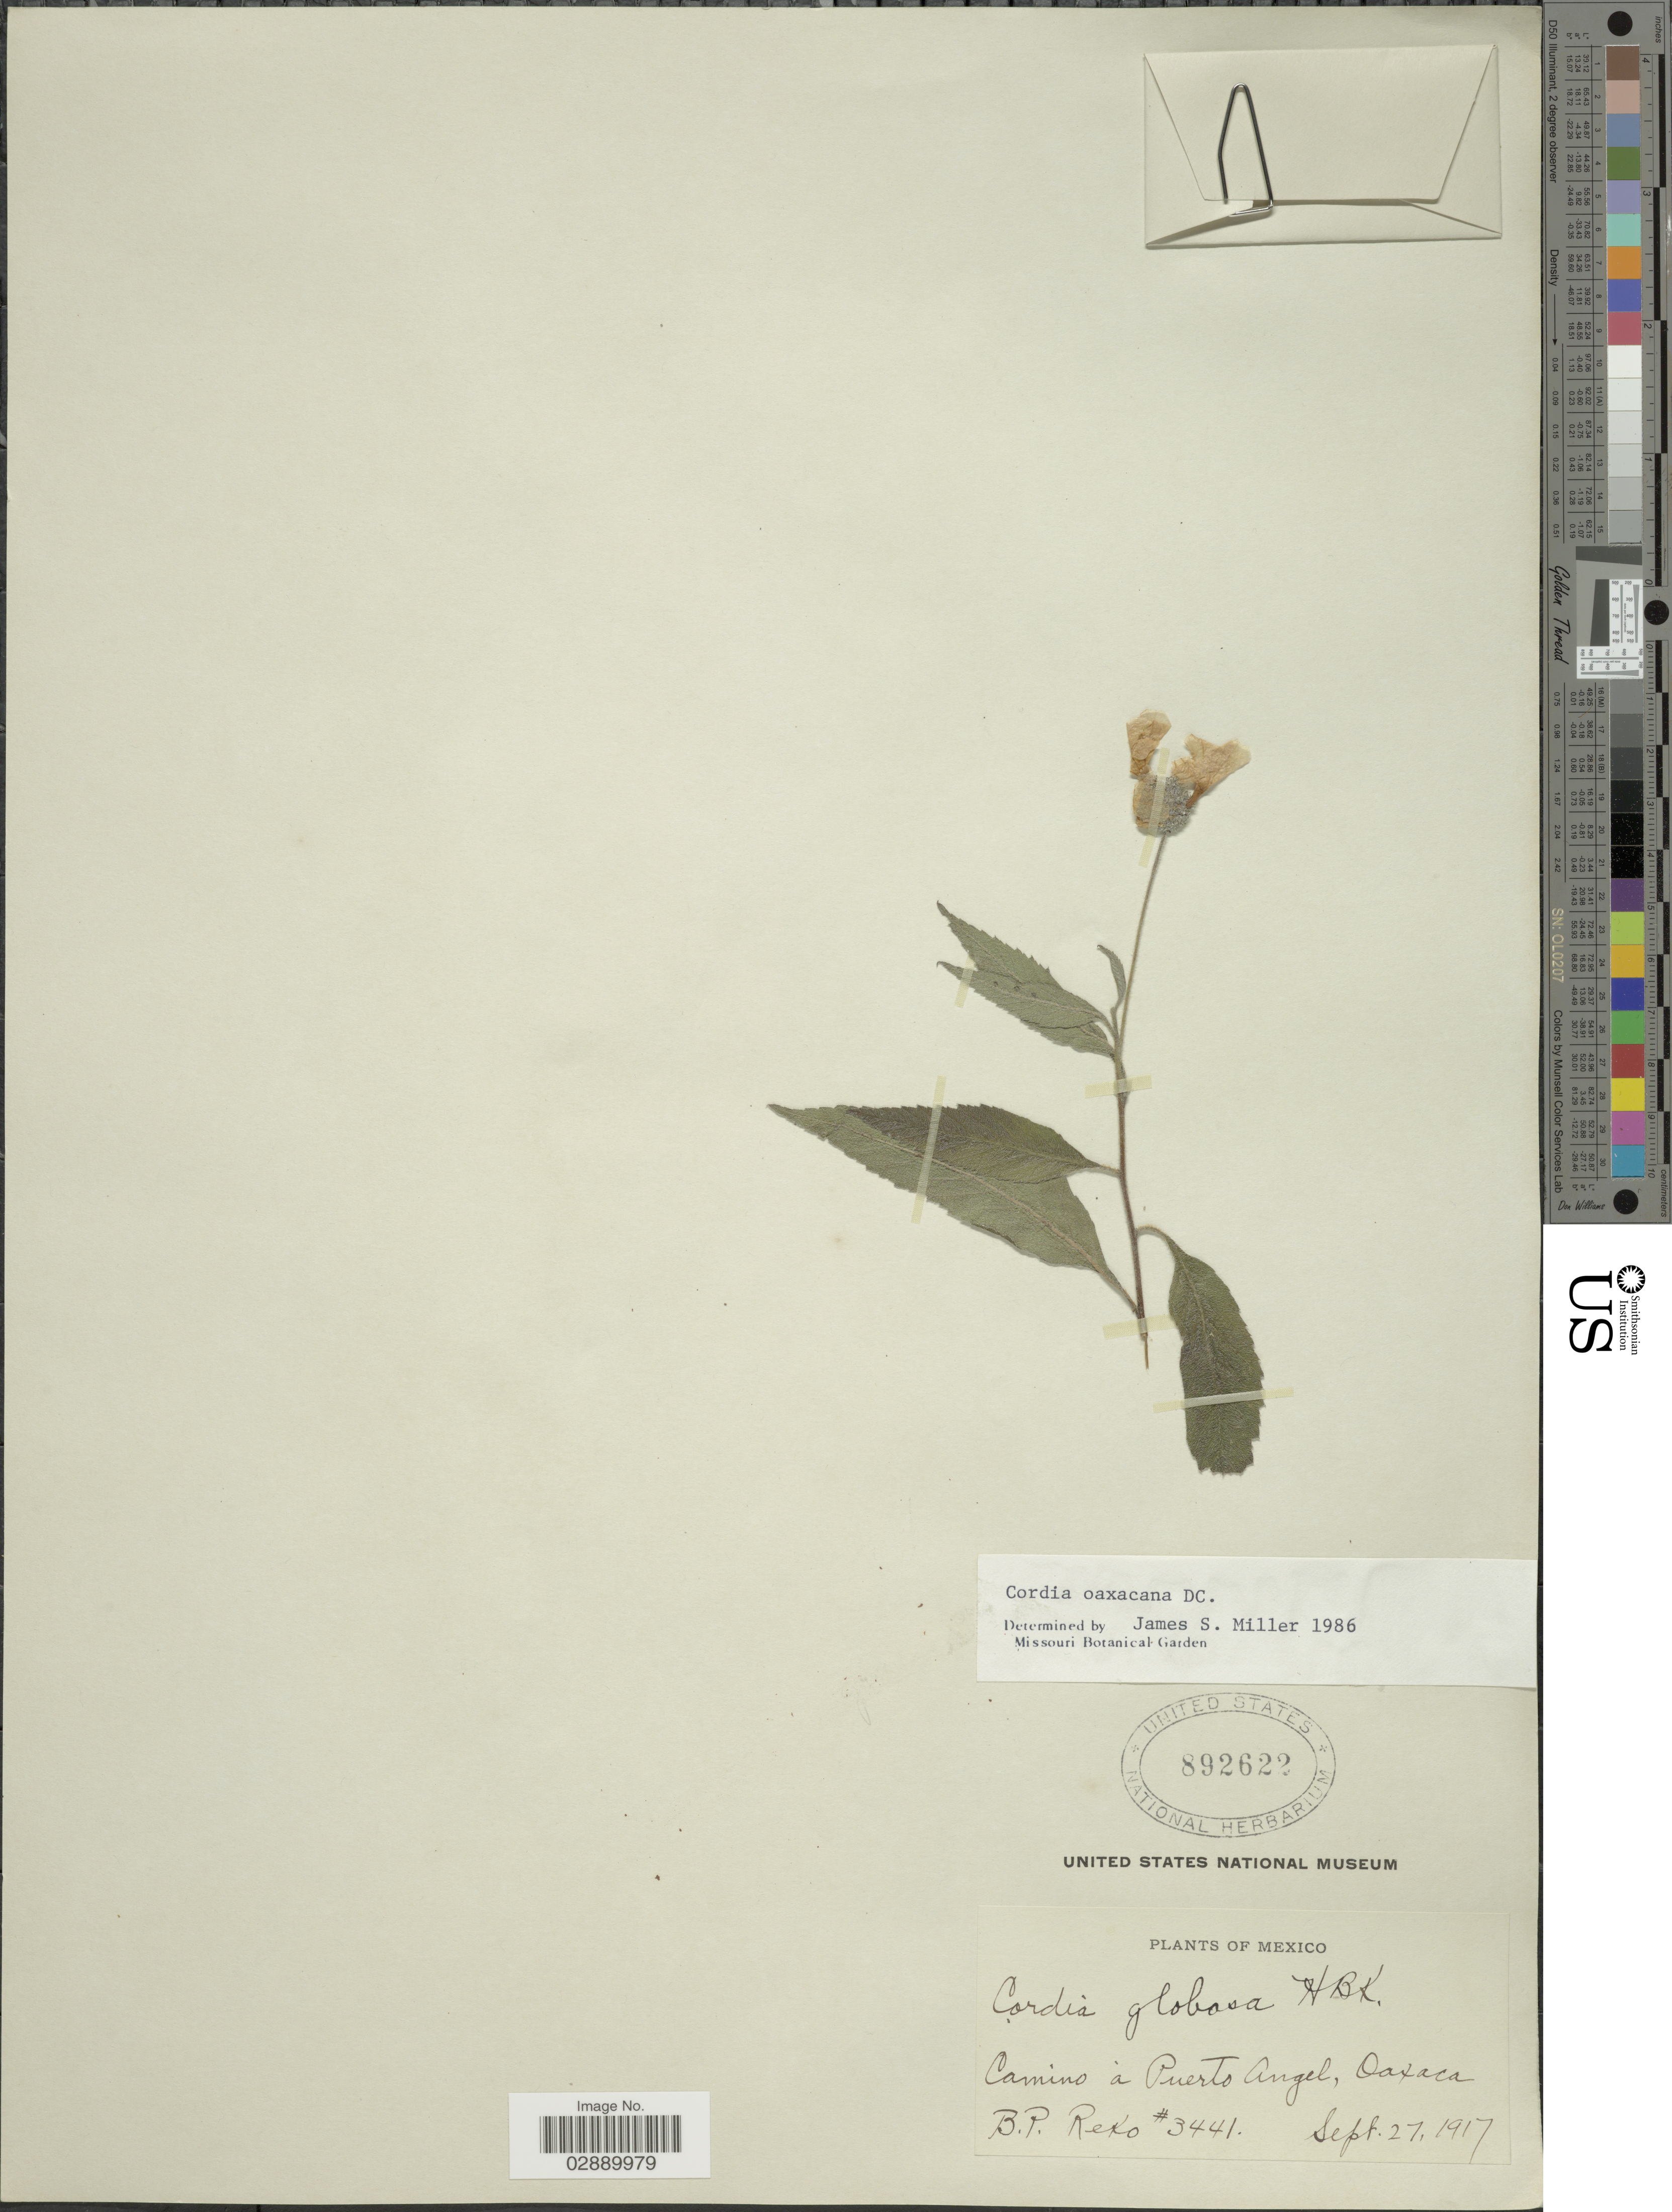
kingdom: Plantae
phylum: Tracheophyta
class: Magnoliopsida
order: Boraginales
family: Cordiaceae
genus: Cordia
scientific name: Cordia oaxacana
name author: A. DC.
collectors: B. P. Reko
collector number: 3441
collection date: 1917-09-27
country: Mexico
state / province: Oaxaca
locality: Camino a Puerto Angel.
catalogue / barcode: US 892622